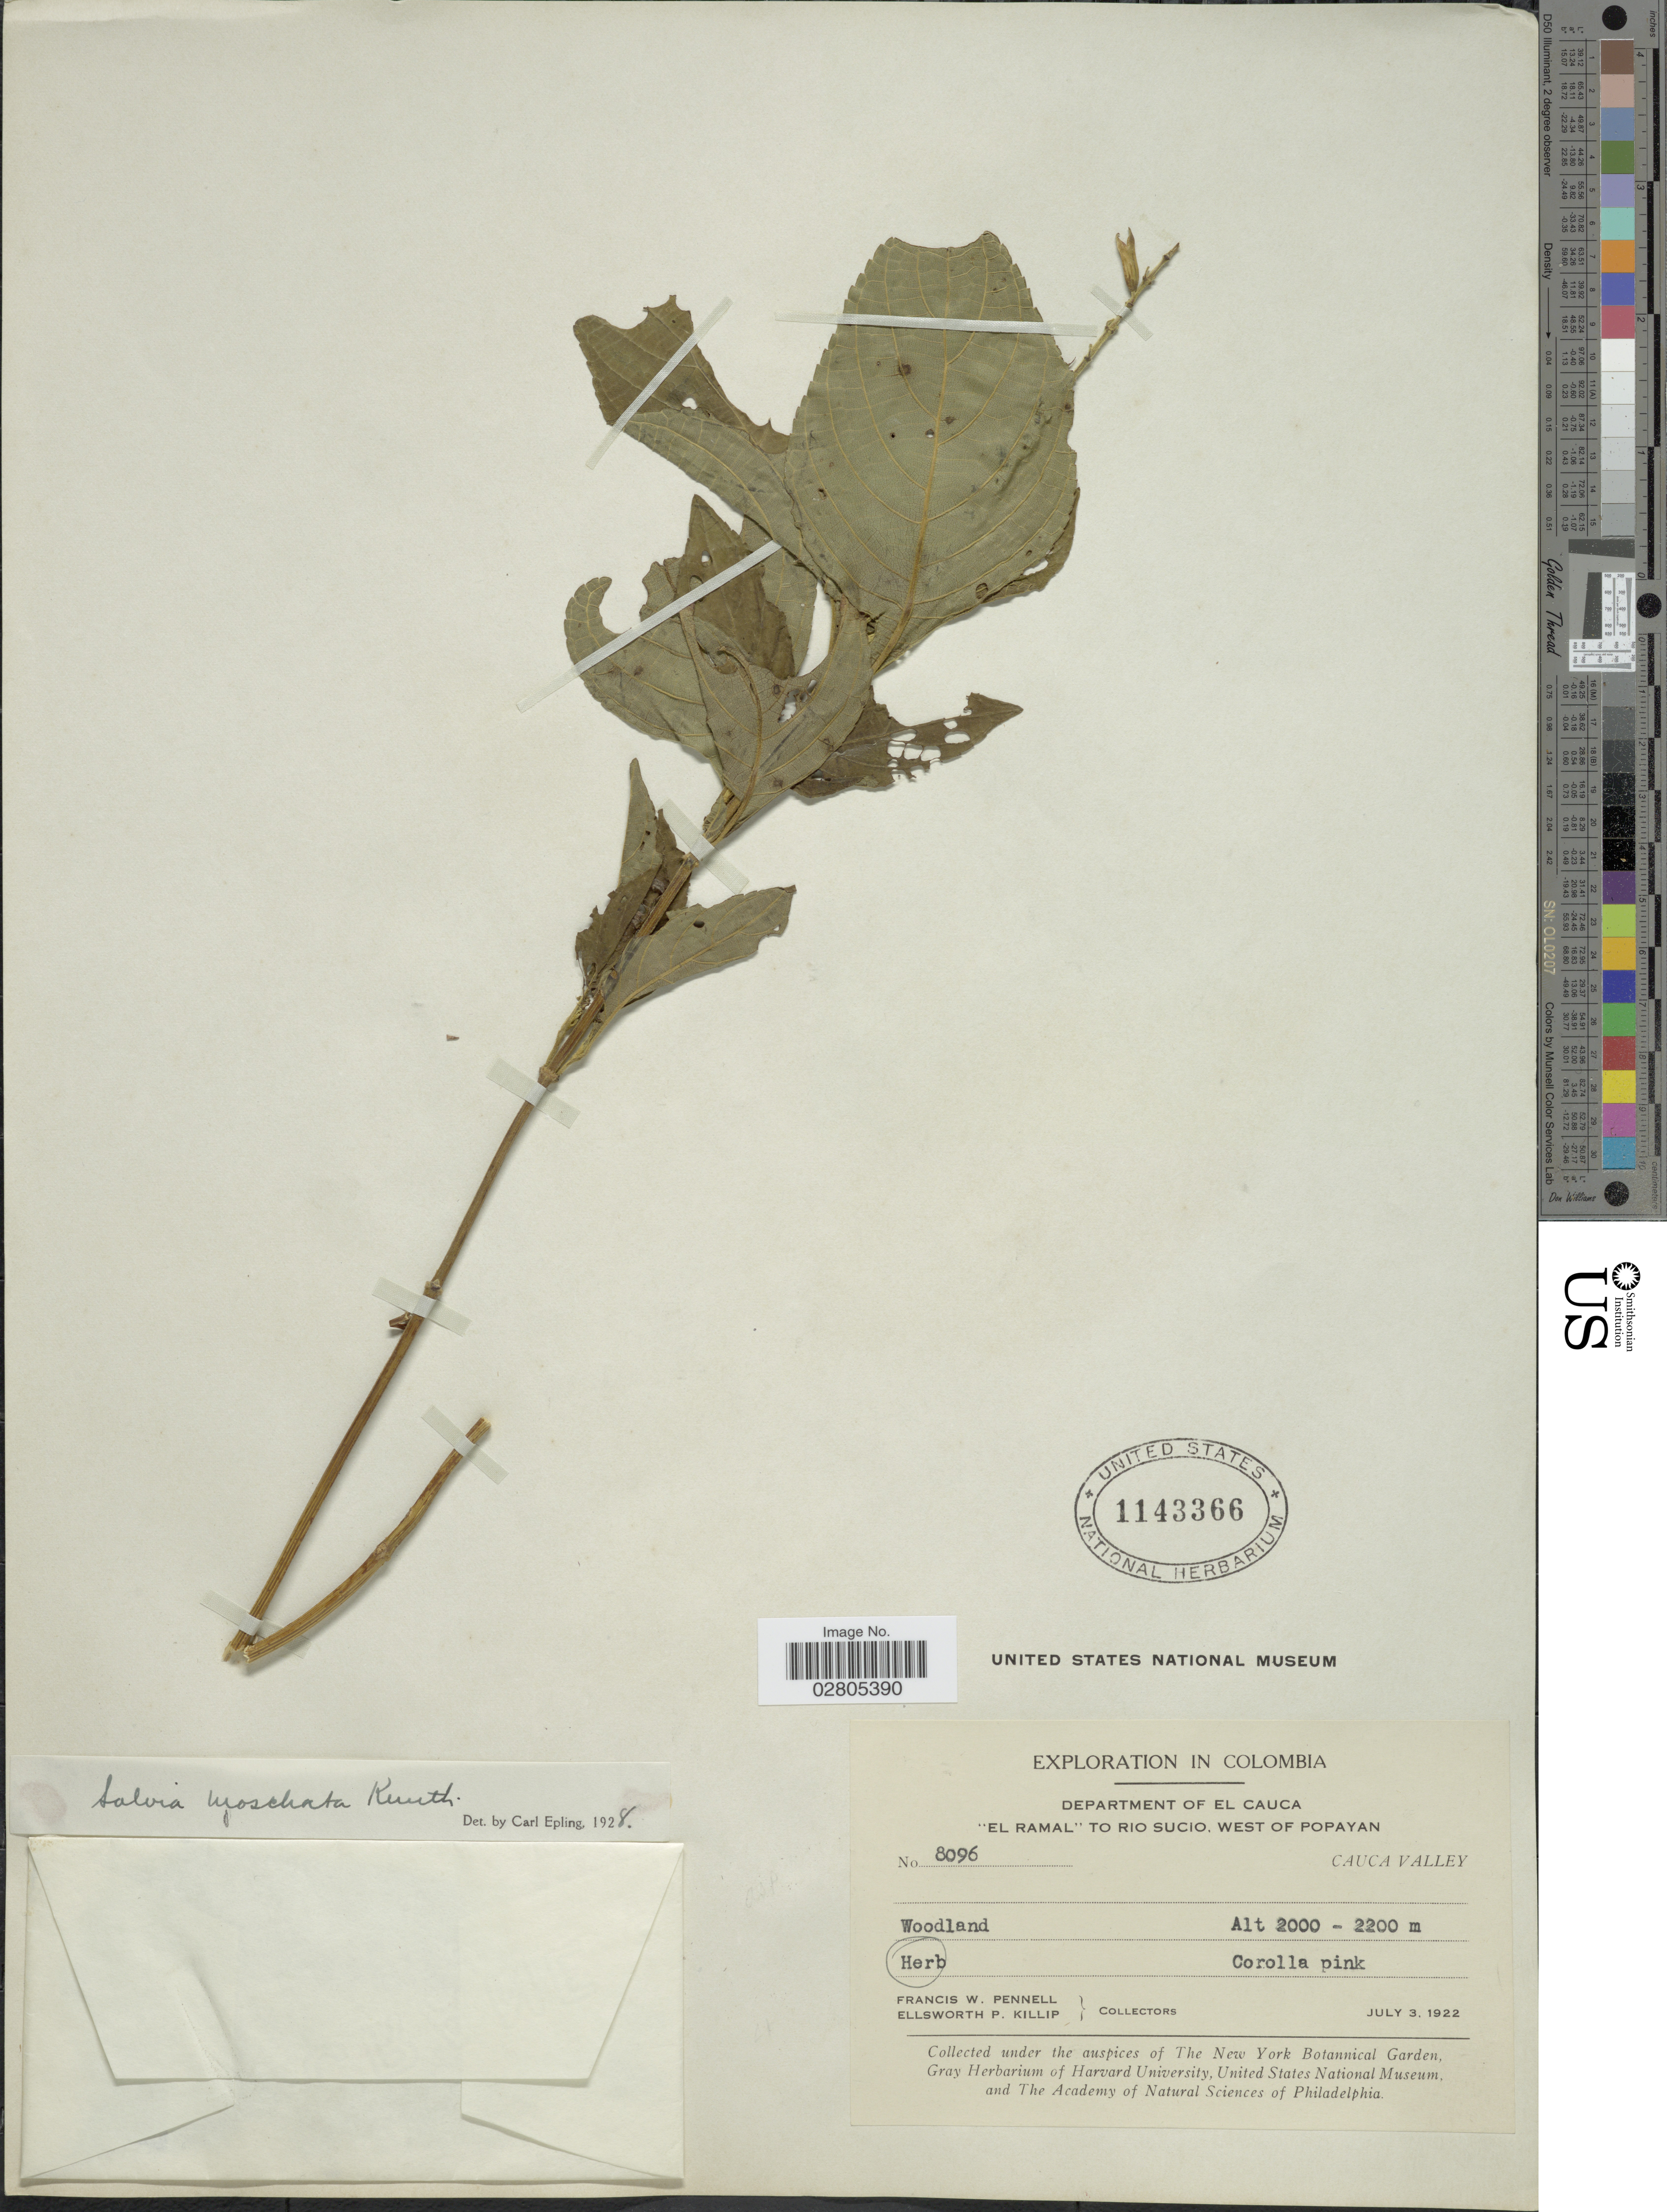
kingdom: Plantae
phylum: Tracheophyta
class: Magnoliopsida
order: Lamiales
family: Lamiaceae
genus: Salvia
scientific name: Salvia tortuosa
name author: Kunth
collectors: F. W. Pennell & E. P. Killip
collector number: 8096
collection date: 1922-07-03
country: Colombia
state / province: Cauca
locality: Department of El Cauca. "El Ramal" to Rio Sucio, west of Popayan, Cauca Valley.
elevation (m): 2000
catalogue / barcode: US 1143366